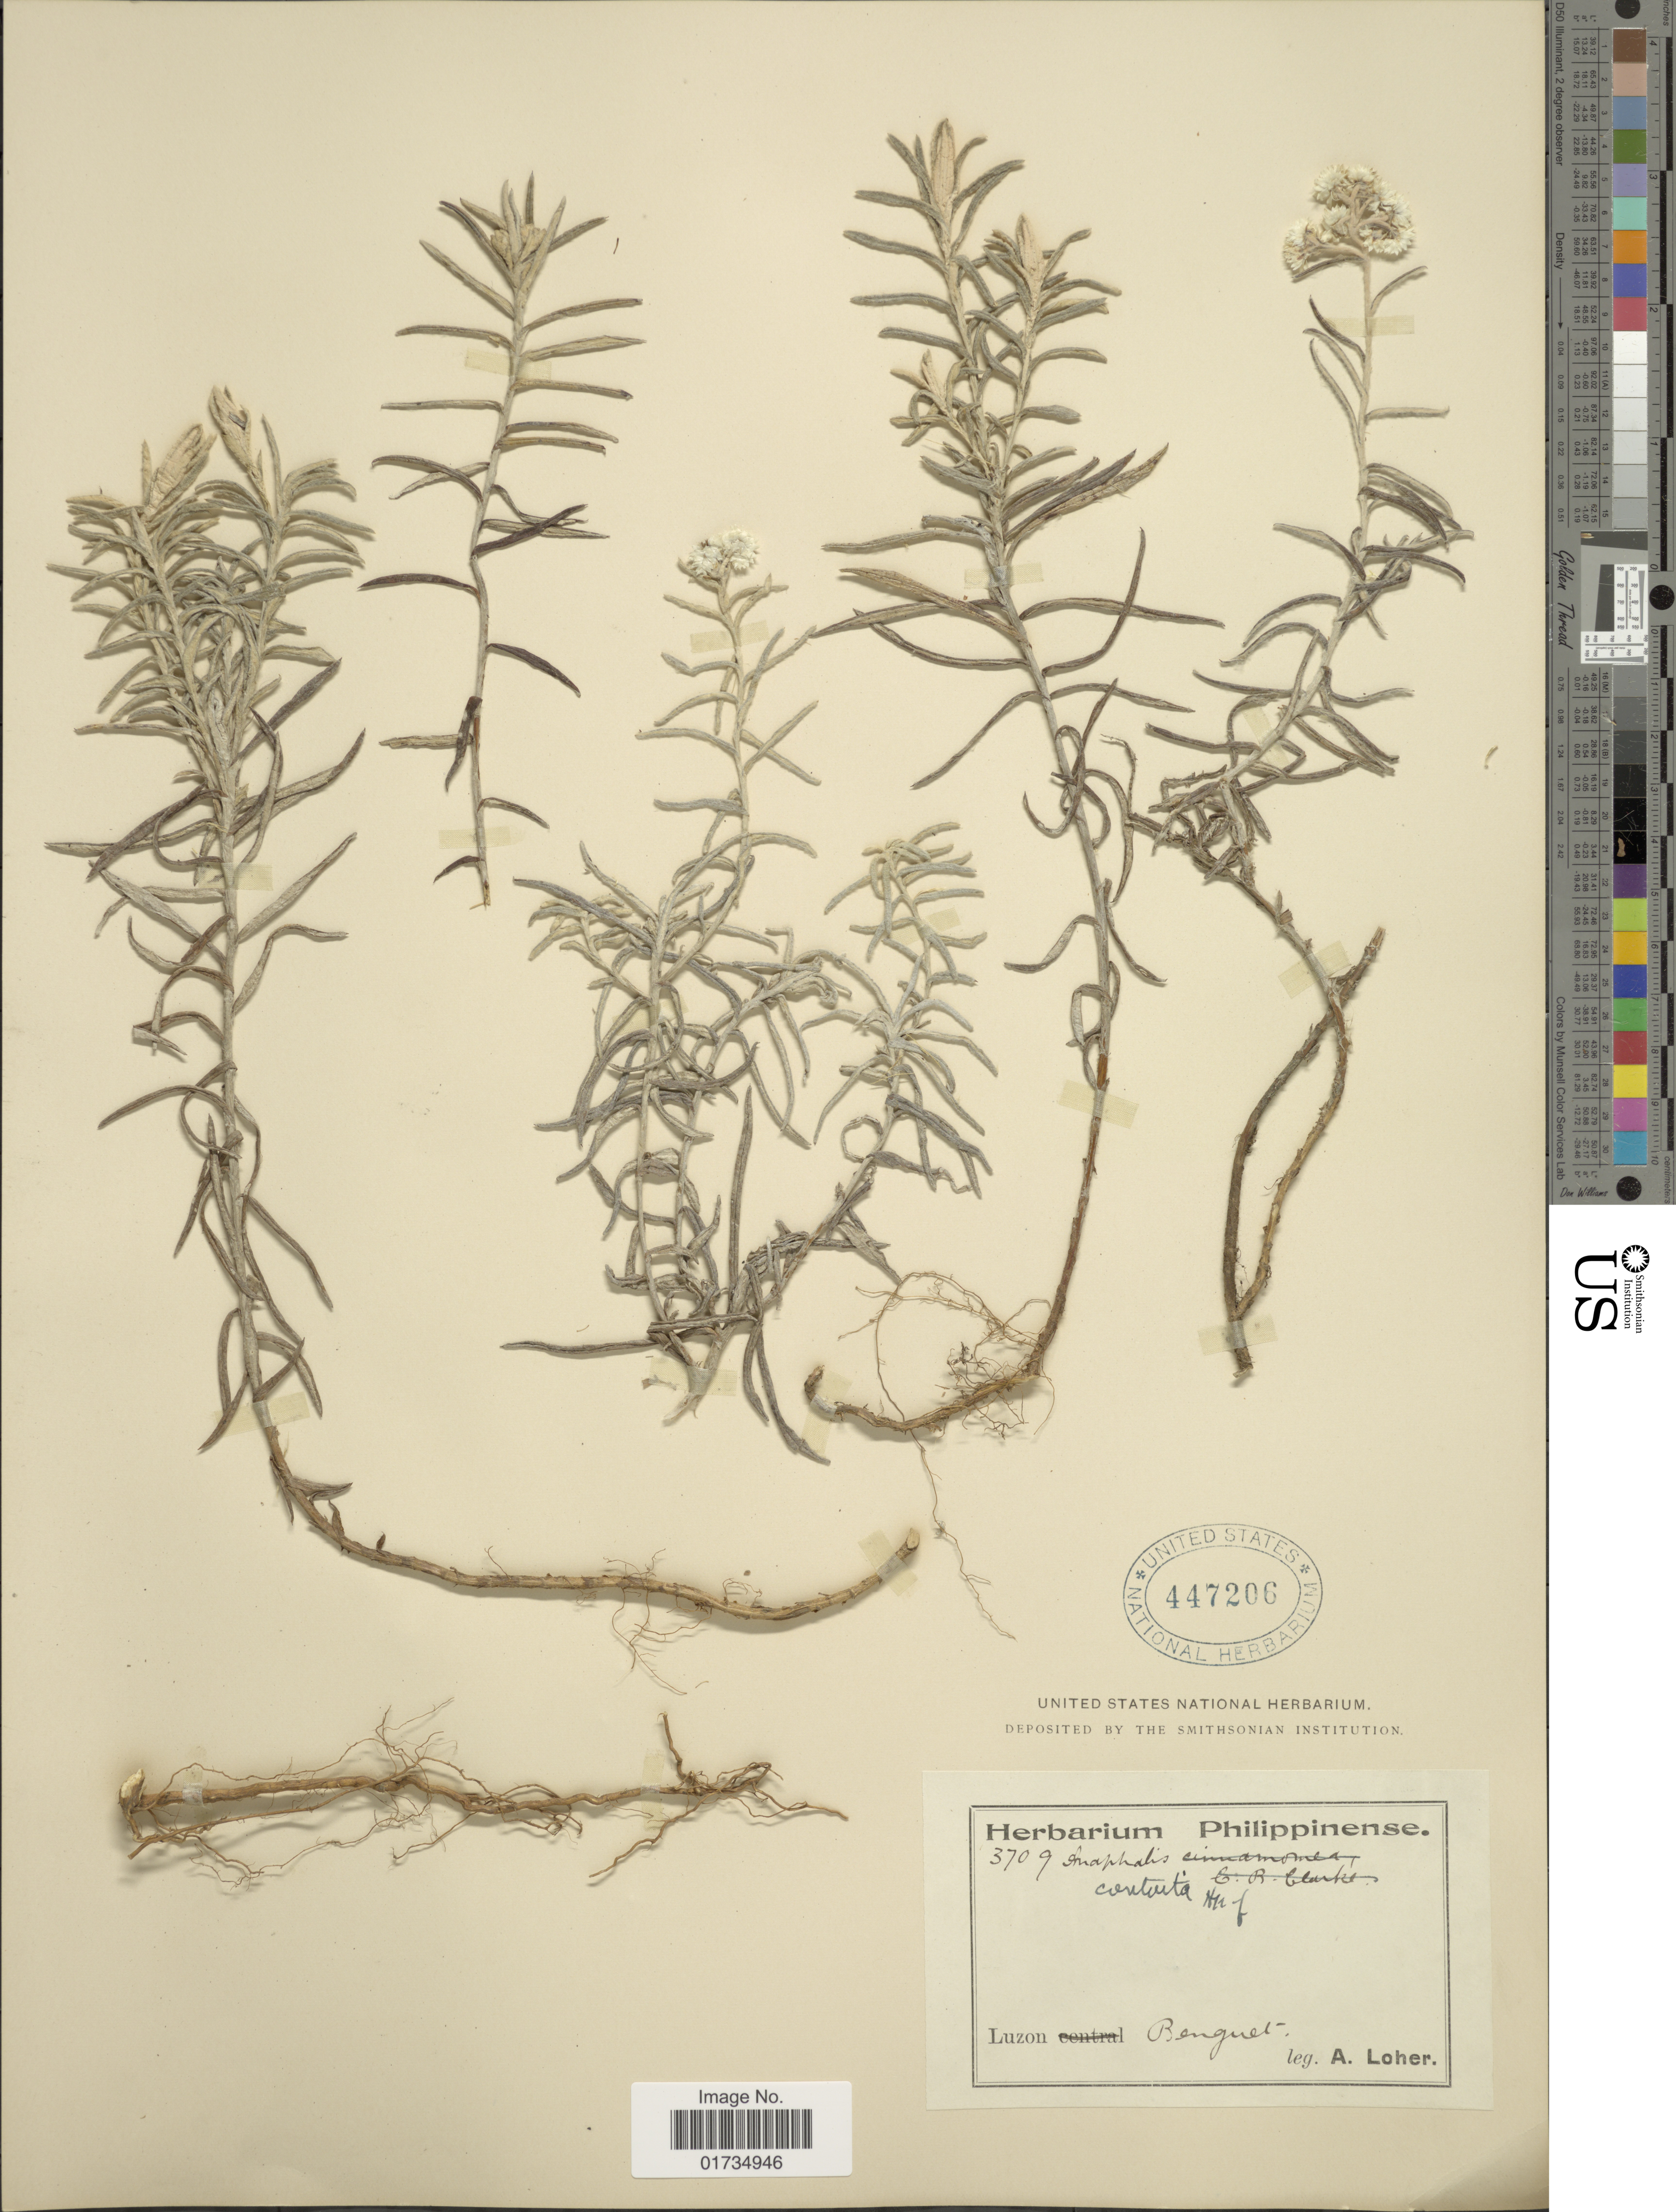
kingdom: Plantae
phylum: Tracheophyta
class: Magnoliopsida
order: Asterales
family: Asteraceae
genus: Anaphalis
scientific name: Anaphalis contorta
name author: (D. Don) Hook. f.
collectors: A. Loher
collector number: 3709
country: Philippines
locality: Philippinense, Luzon Benguet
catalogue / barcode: US 447206